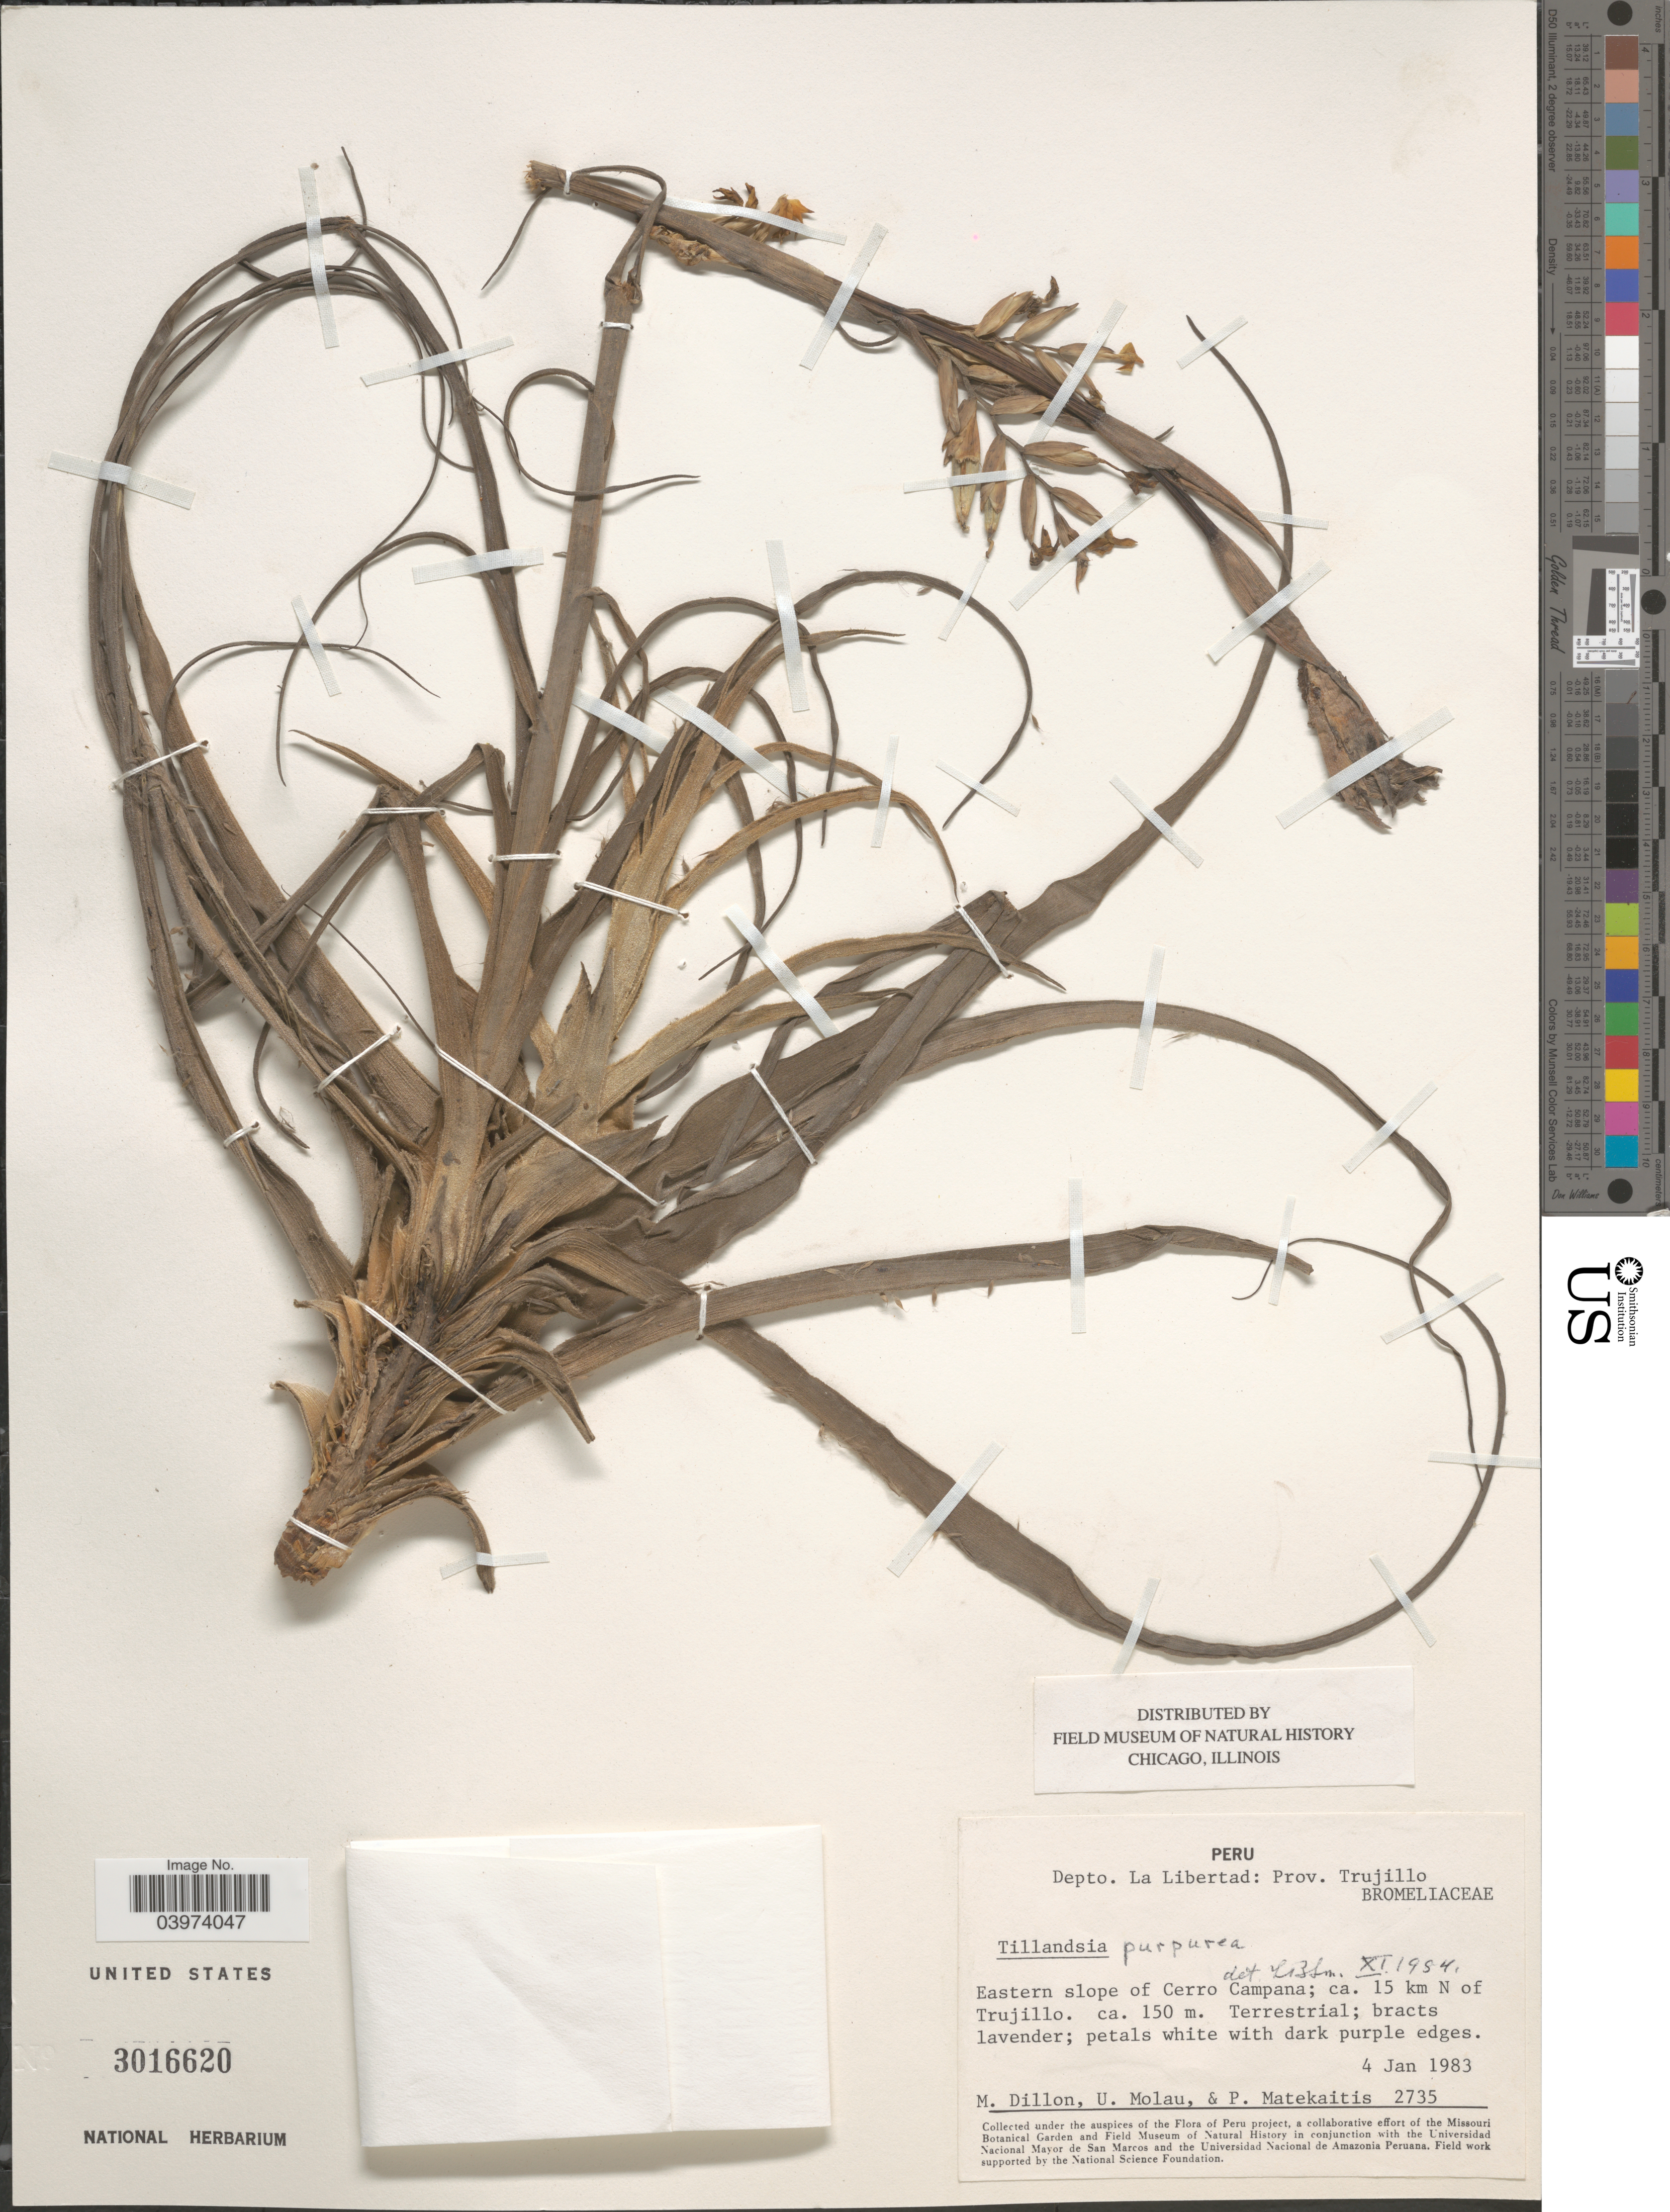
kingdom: Plantae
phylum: Tracheophyta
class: Liliopsida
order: Poales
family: Bromeliaceae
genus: Tillandsia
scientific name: Tillandsia purpurea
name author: Ruiz & Pav.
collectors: M. O. Dillon, U. Molau & P. Matekaitis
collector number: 2735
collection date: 1983-01-04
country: Peru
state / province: La Libertad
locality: Depto. La Libertad: Prov. Trujillo. Eastern slope of Cerro Campana; ca. 15 km N of Trujillo.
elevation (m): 150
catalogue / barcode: US 3016620